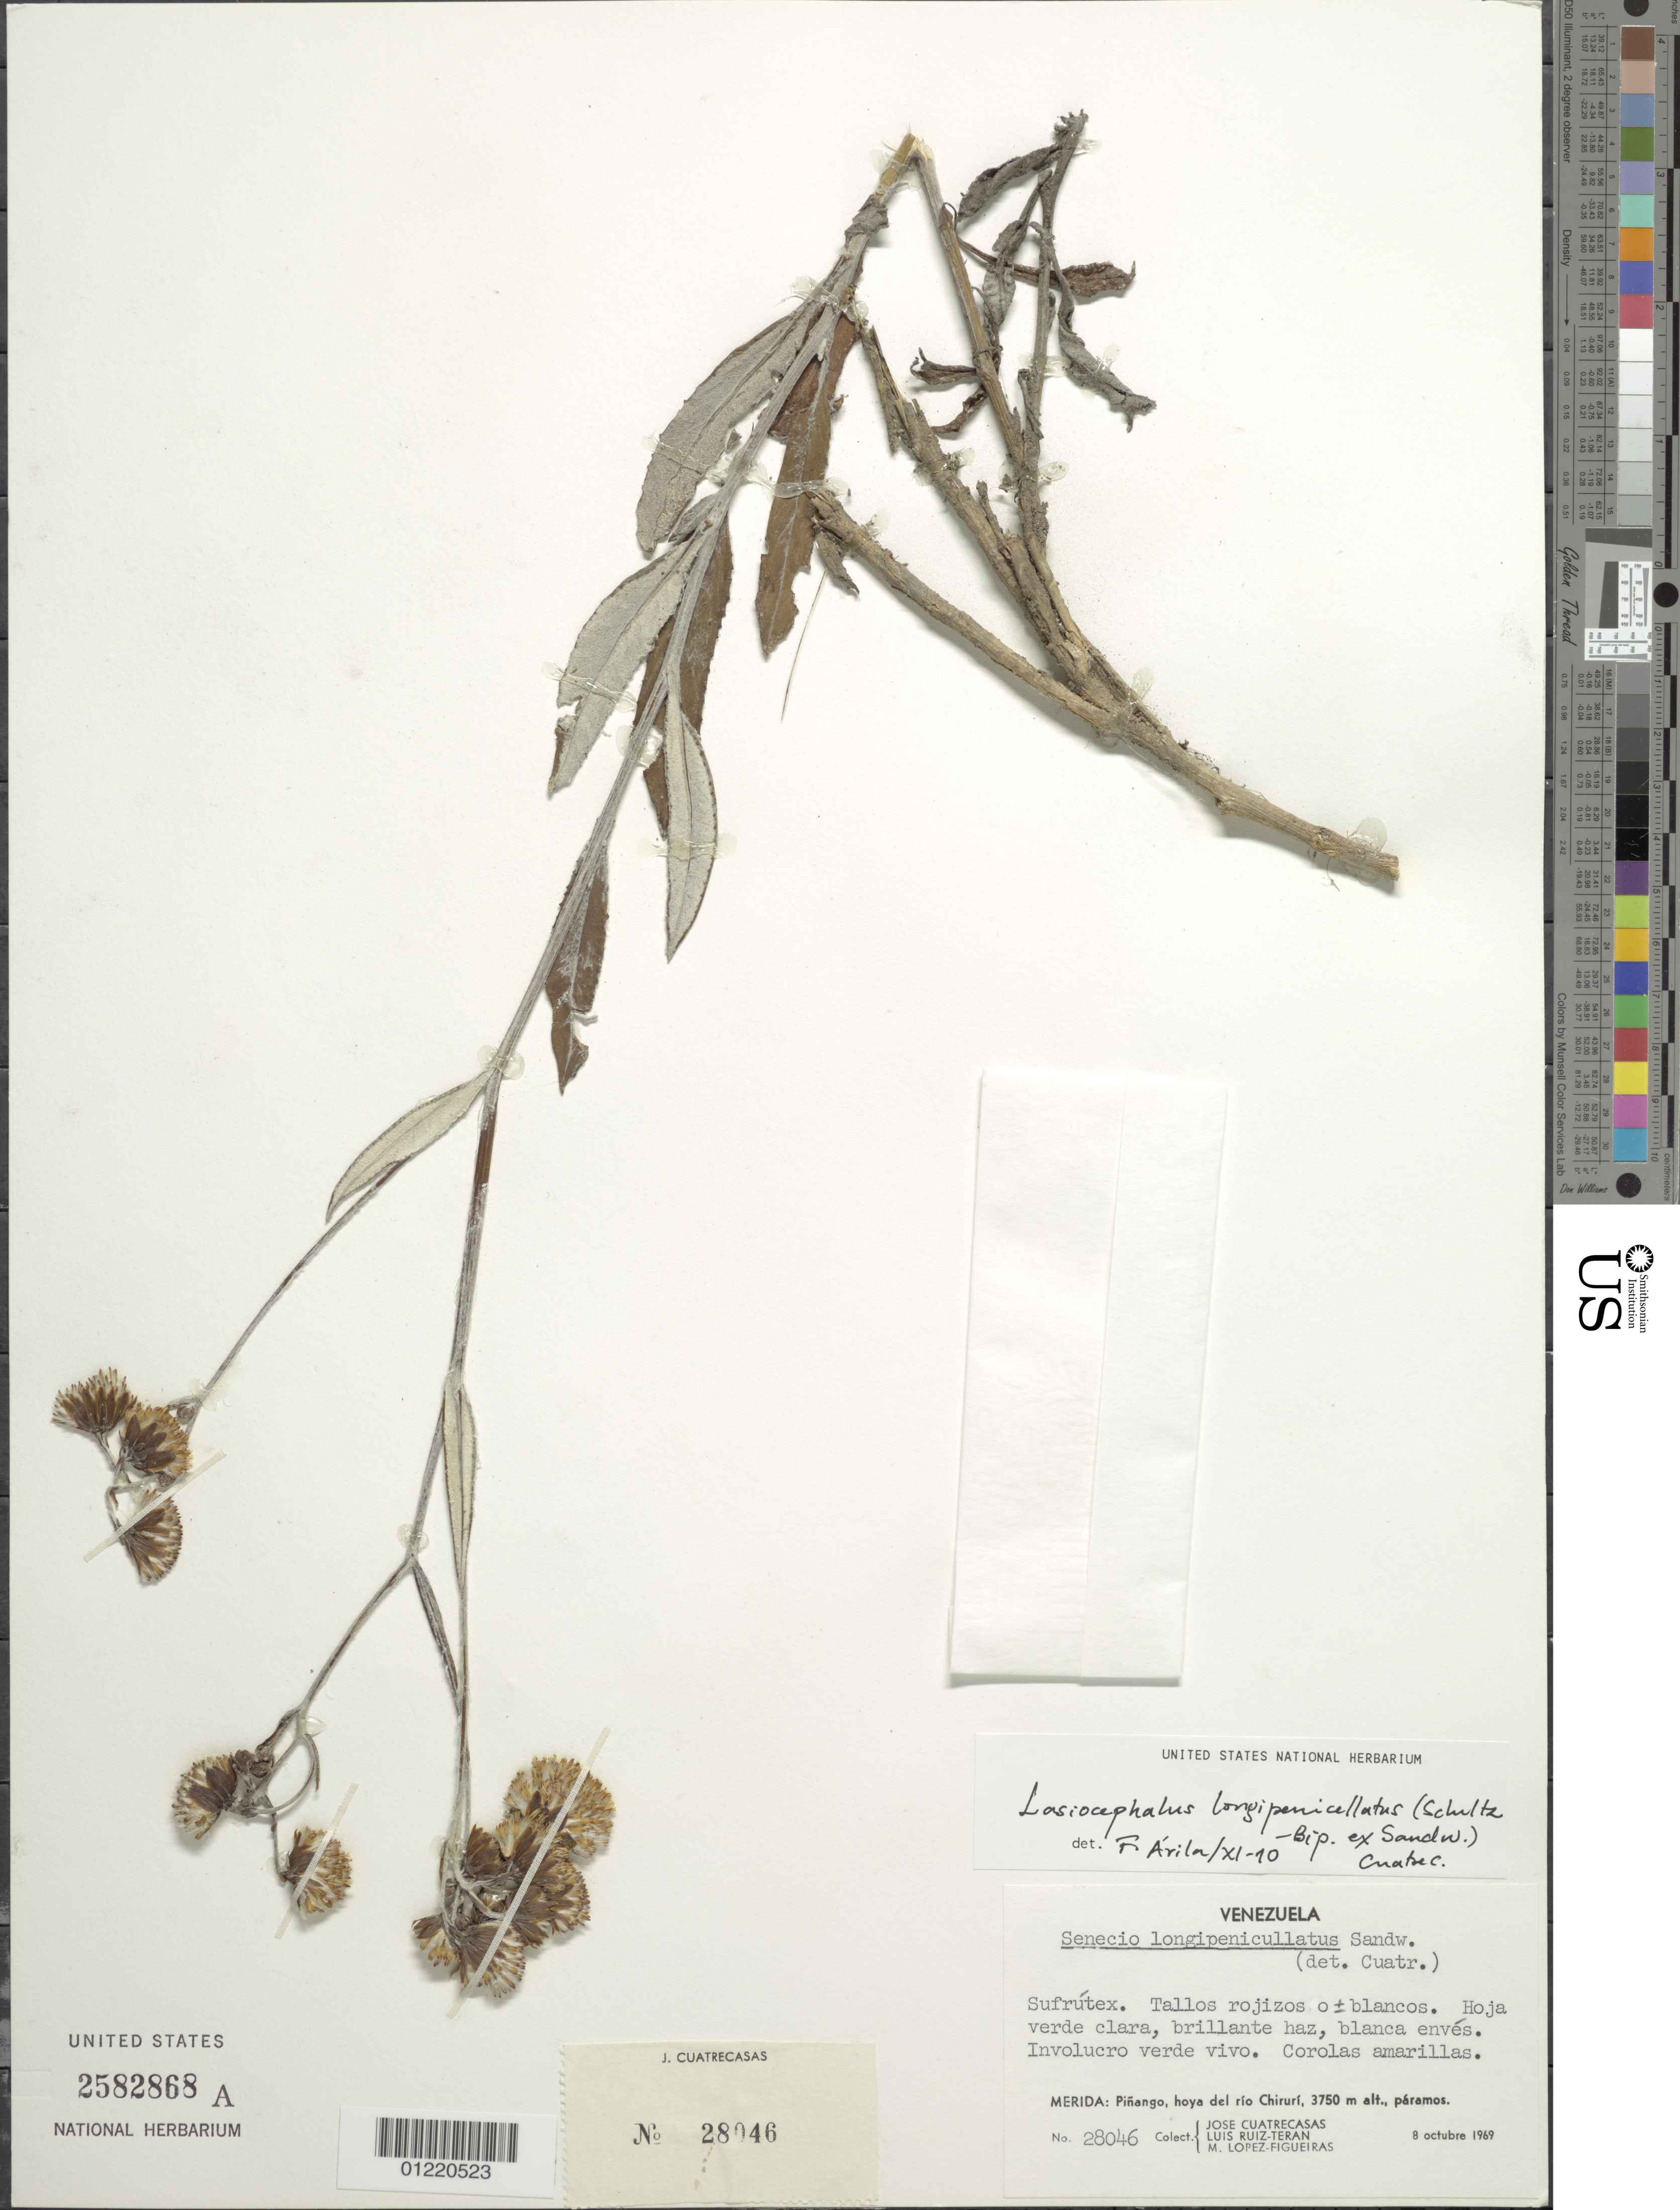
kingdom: Plantae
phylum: Tracheophyta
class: Magnoliopsida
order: Asterales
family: Asteraceae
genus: Senecio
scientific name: Senecio longepenicillatus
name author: Sch. Bip. ex Sandw.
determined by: Salomon, Luciana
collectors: J. Cuatrecasas, L. E. Ruíz-Terán & M. López Figueiras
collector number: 28046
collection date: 1969-10-08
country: Venezuela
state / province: Mérida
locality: Piñango, hoya del río Chirurí.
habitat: Paramos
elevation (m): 3750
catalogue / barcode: US 2582868A